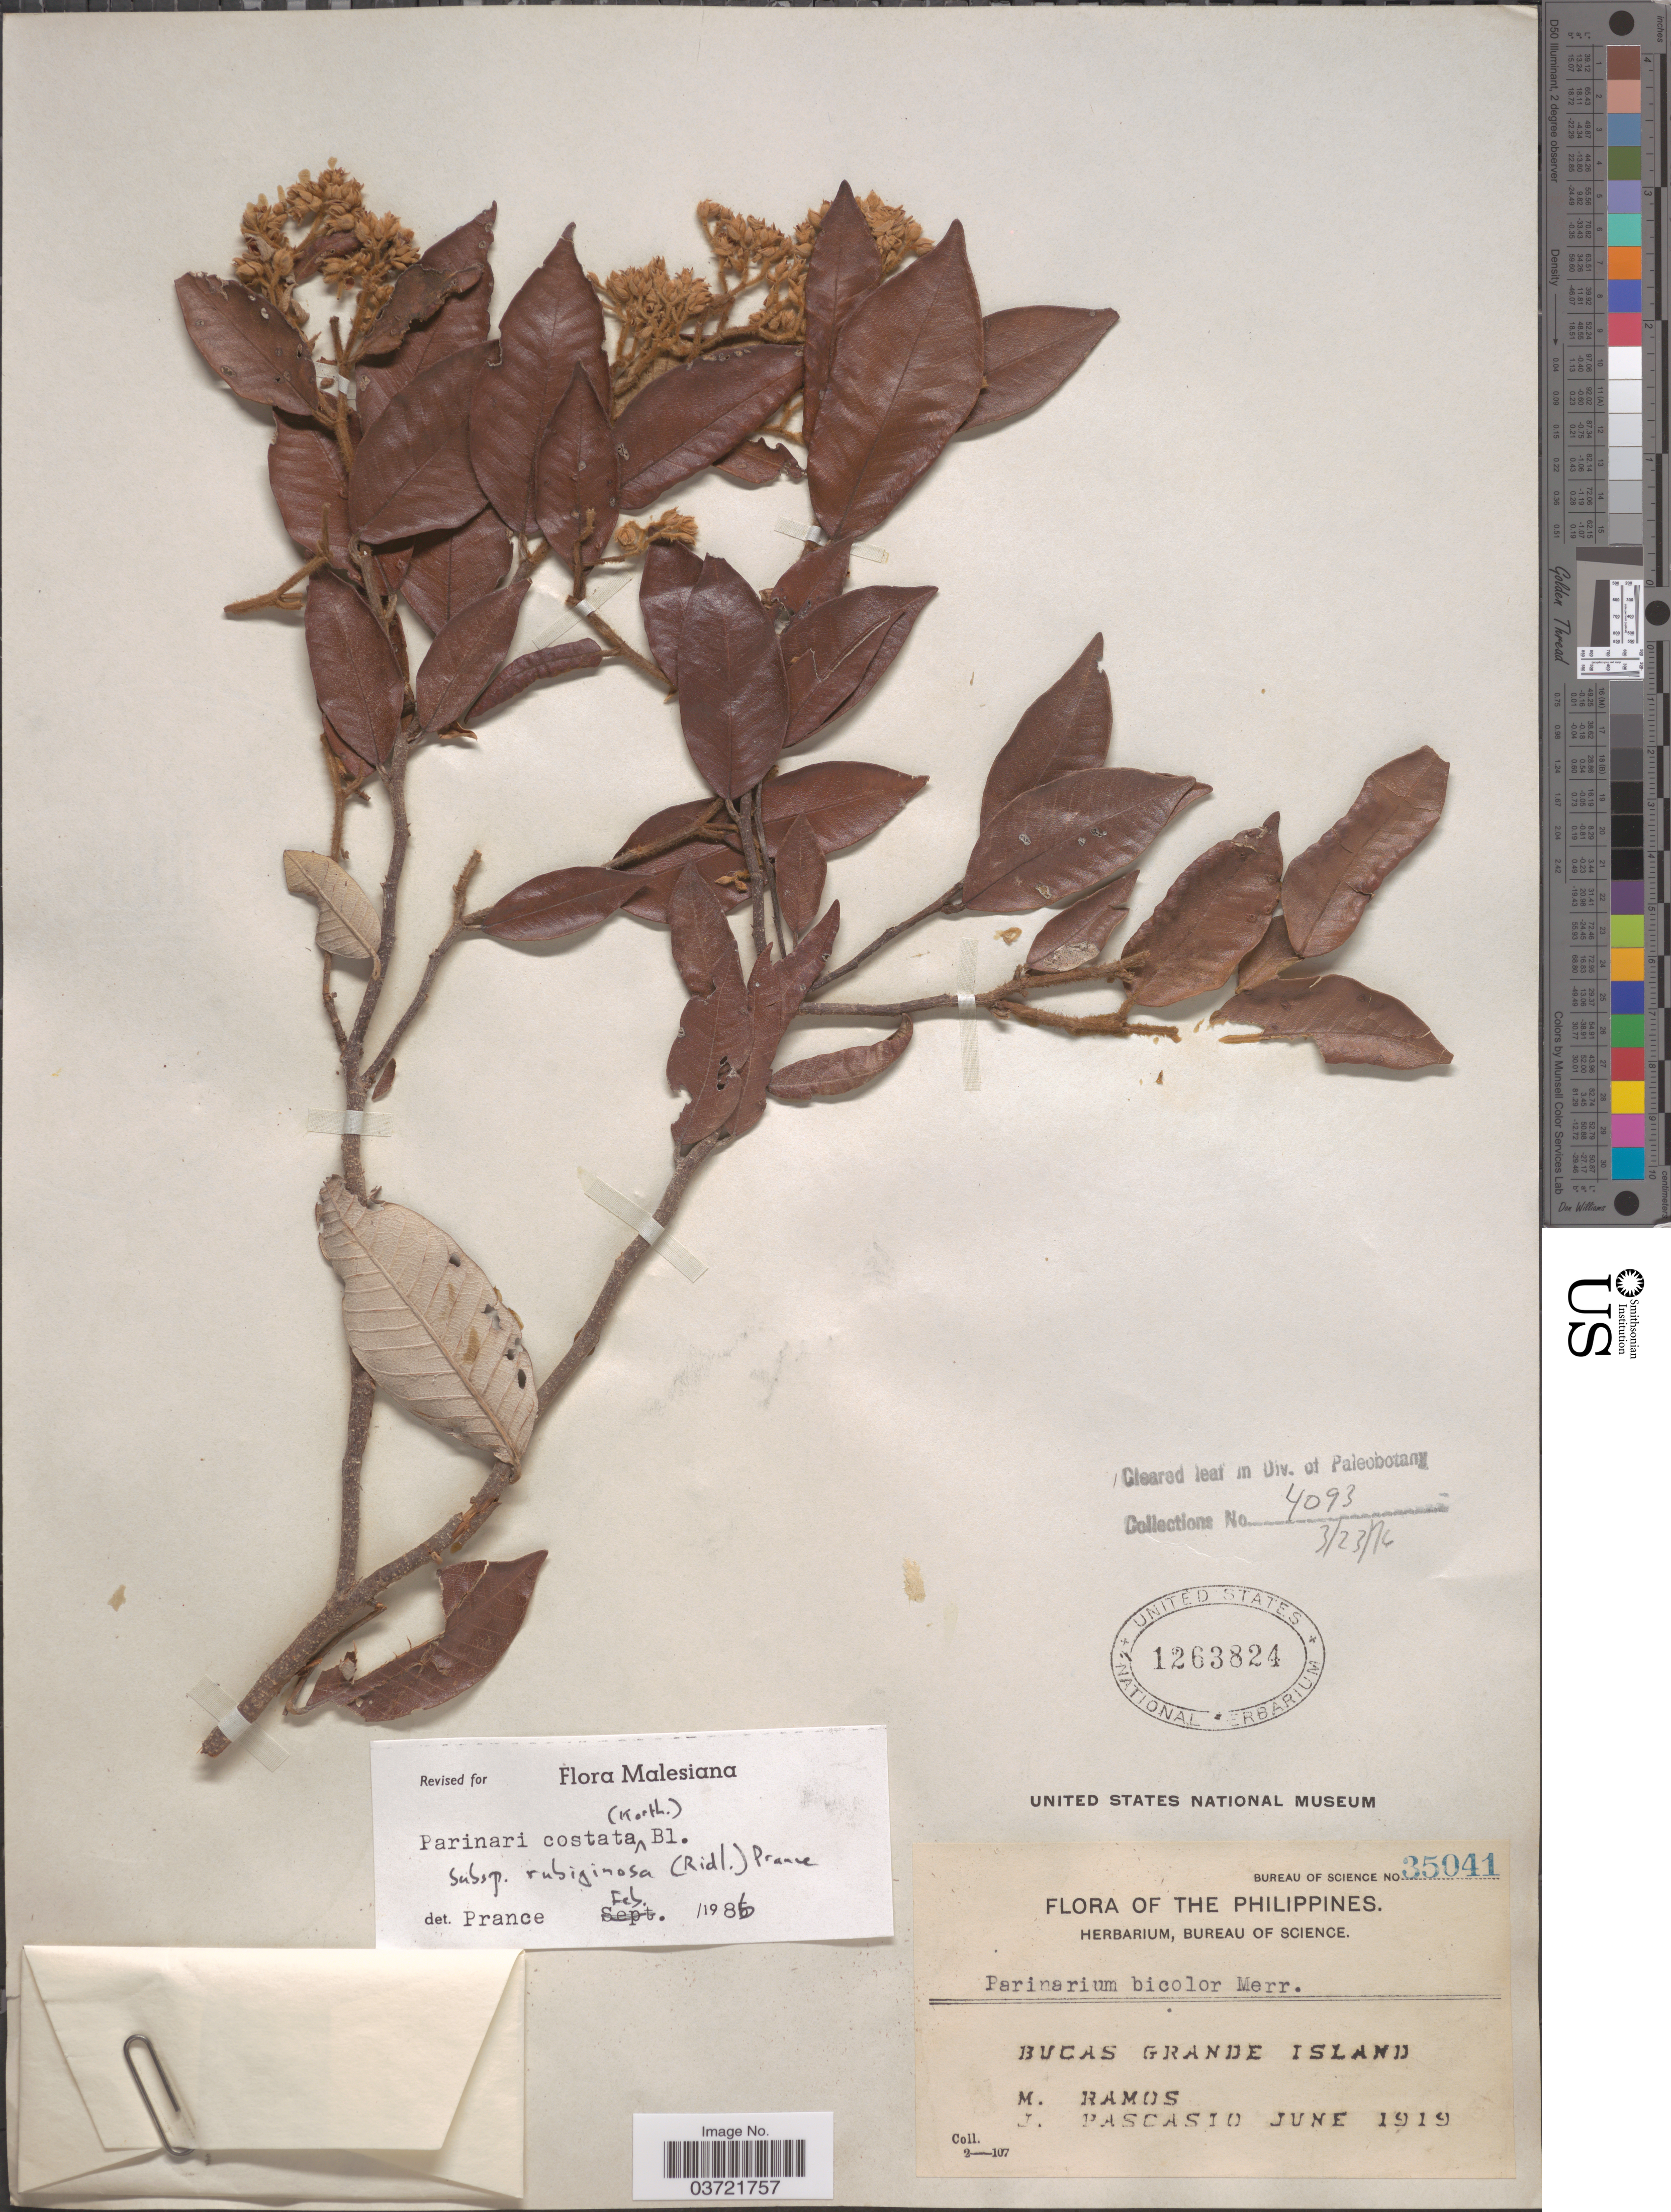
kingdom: Plantae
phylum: Tracheophyta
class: Magnoliopsida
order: Malpighiales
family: Chrysobalanaceae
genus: Parinari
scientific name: Parinari costata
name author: Blume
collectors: M. Ramos & J. Pascasio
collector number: Bureau of Science 35041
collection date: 1919-06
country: Philippines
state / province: Caraga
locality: Bucas Grande Island.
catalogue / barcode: US 1263824